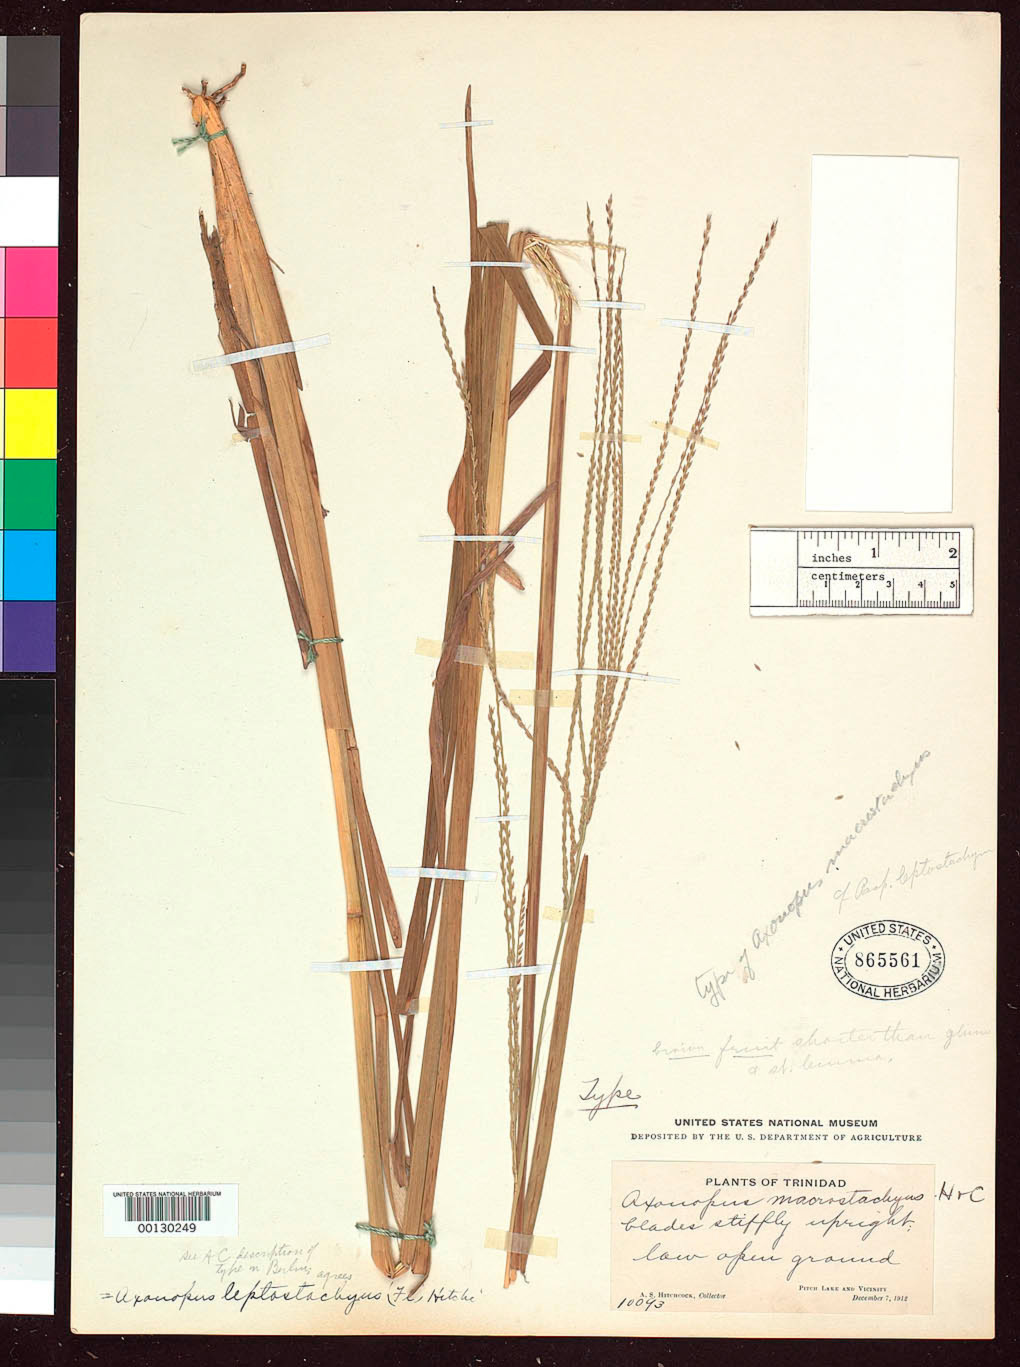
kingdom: Plantae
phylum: Tracheophyta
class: Liliopsida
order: Poales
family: Poaceae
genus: Axonopus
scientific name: Axonopus macrostachyus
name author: Hitchc. & Chase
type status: Holotype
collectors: A. S. Hitchcock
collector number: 10093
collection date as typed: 07 Dec 1912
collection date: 1912-12-07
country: Trinidad and Tobago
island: Trinidad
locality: Pitch Lake and vicinity.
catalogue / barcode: US 865561